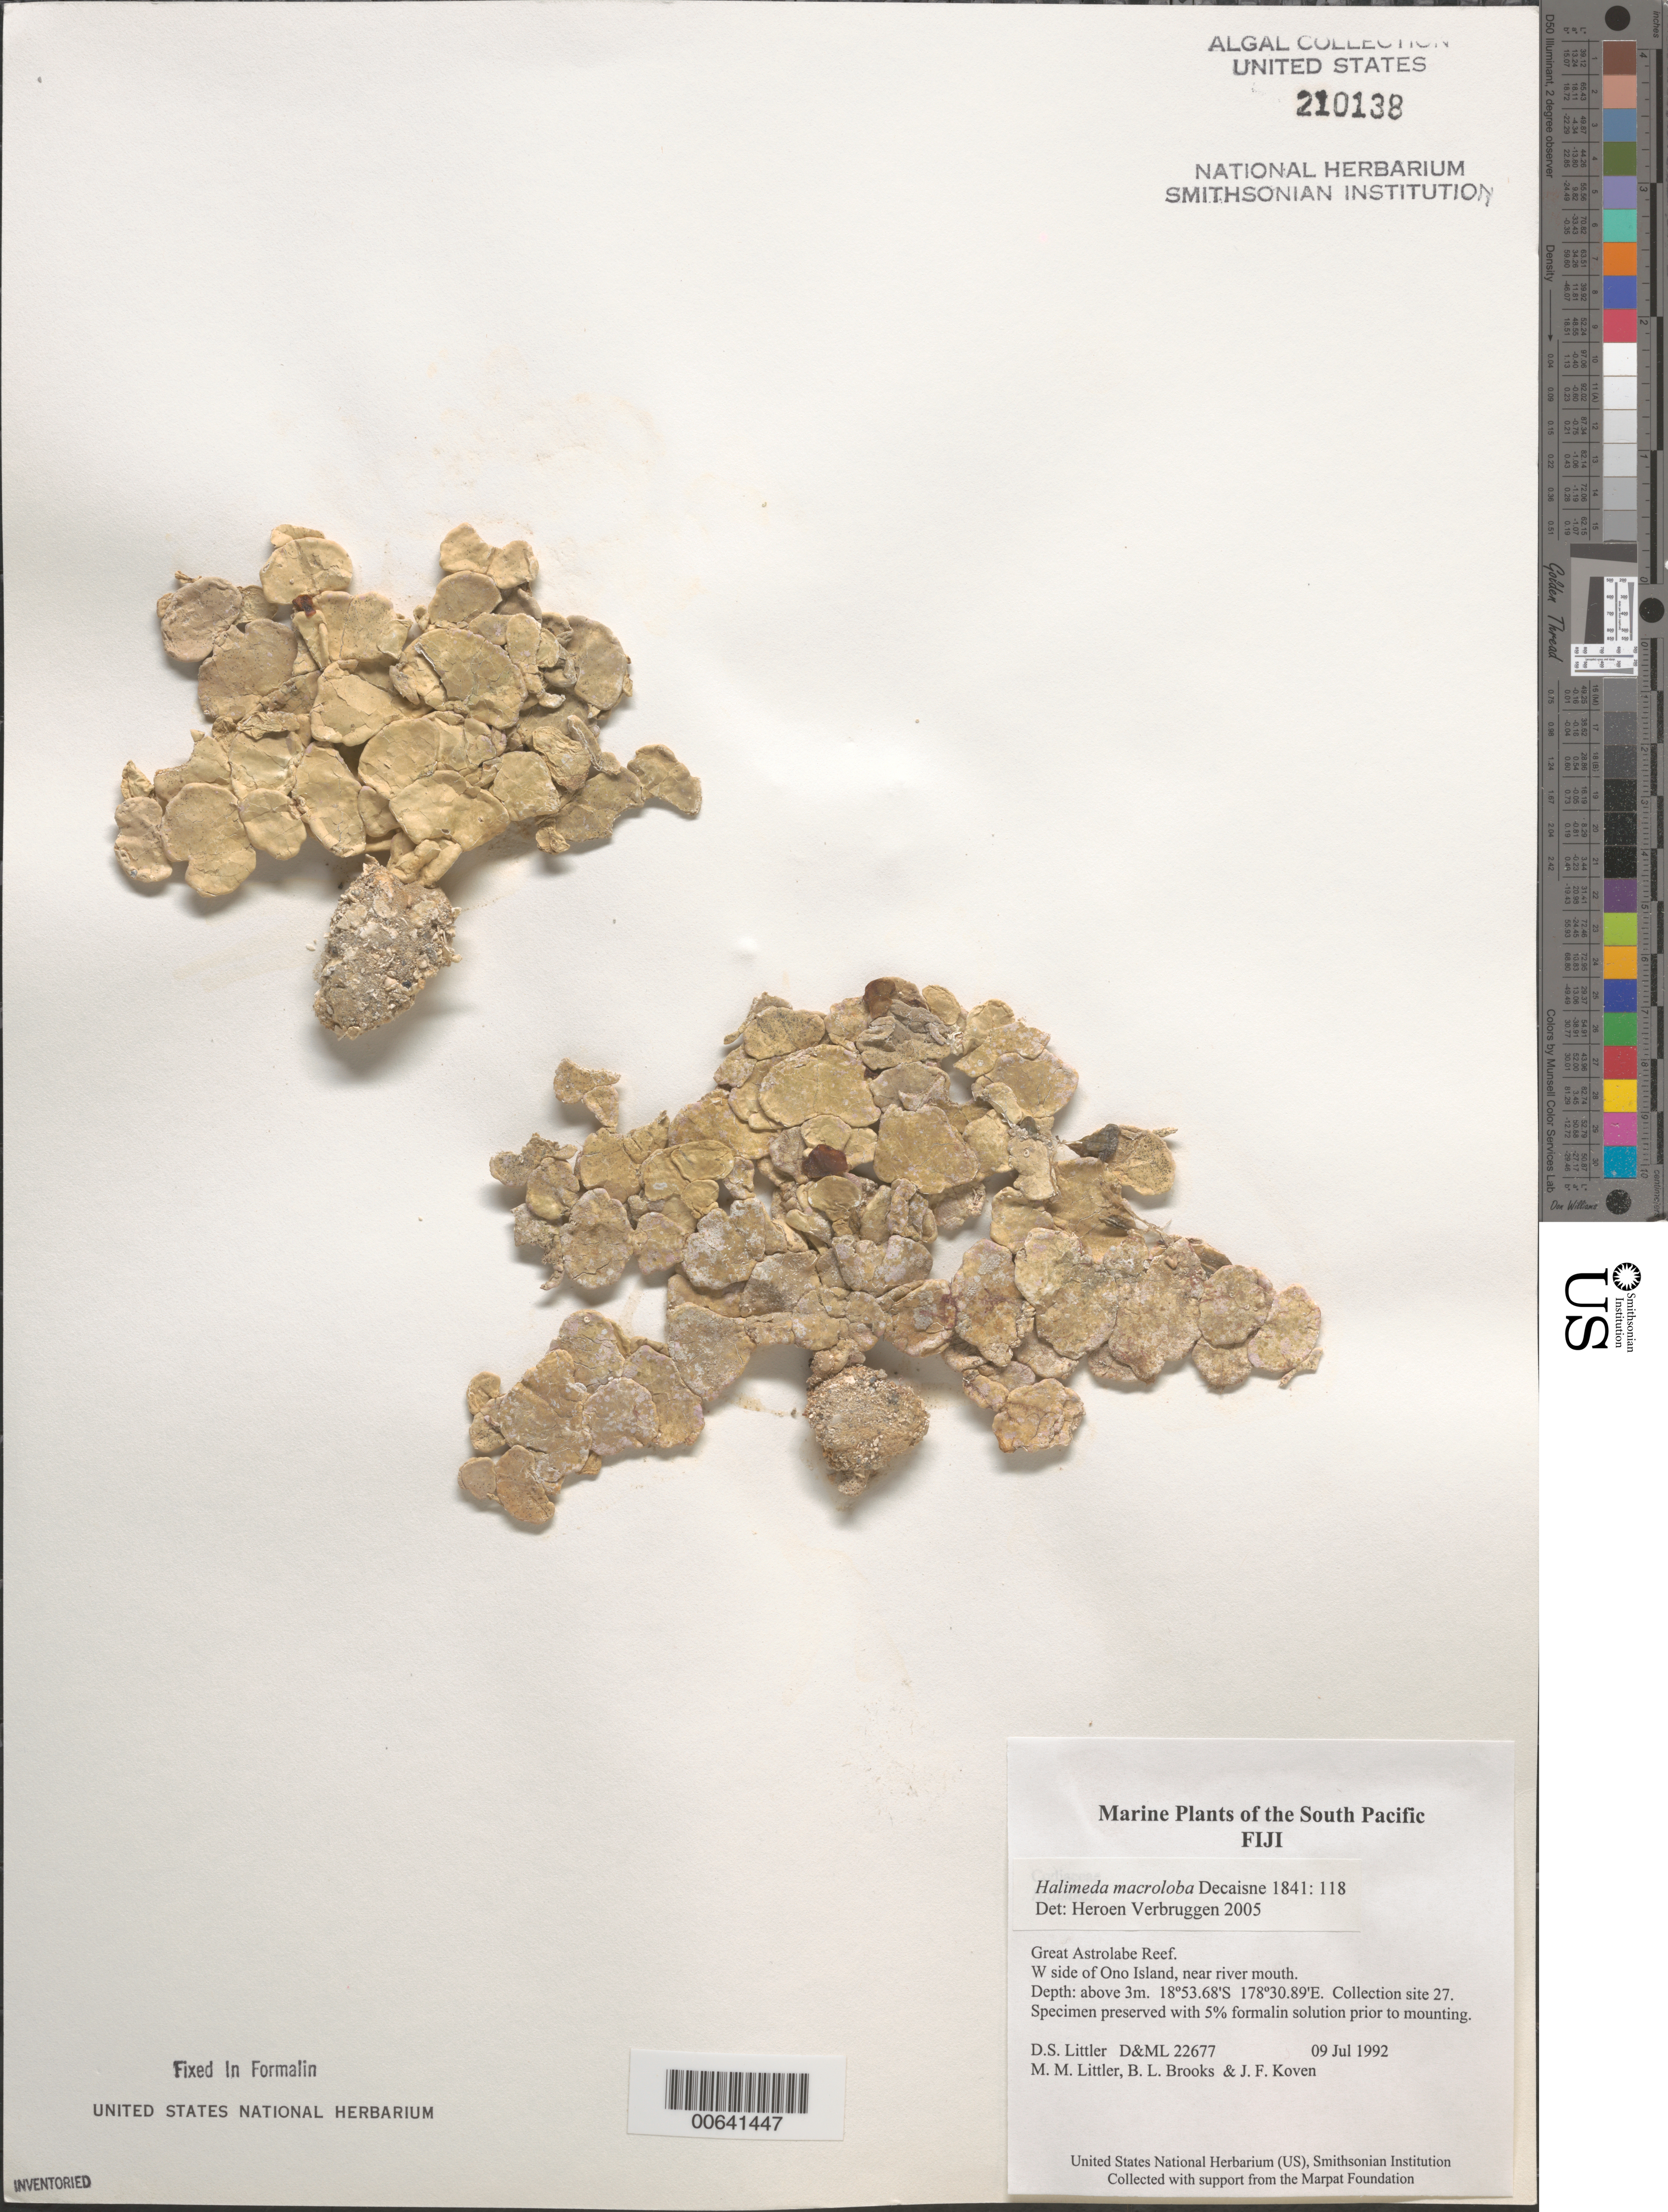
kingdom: Plantae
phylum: Chlorophyta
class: Ulvophyceae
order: Bryopsidales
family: Halimedaceae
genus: Halimeda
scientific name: Halimeda macroloba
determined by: Verbruggen, H.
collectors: D. S. Littler, M. M. Littler, B. Brooks & J. Koven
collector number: D&ML 22677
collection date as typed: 09 Jul 1992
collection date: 1992-07-09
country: Fiji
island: Ono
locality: Great Astrolabe Reef, west side of island, near river mouth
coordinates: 18 53.68'S, 178 30.89'E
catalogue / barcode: US 210138